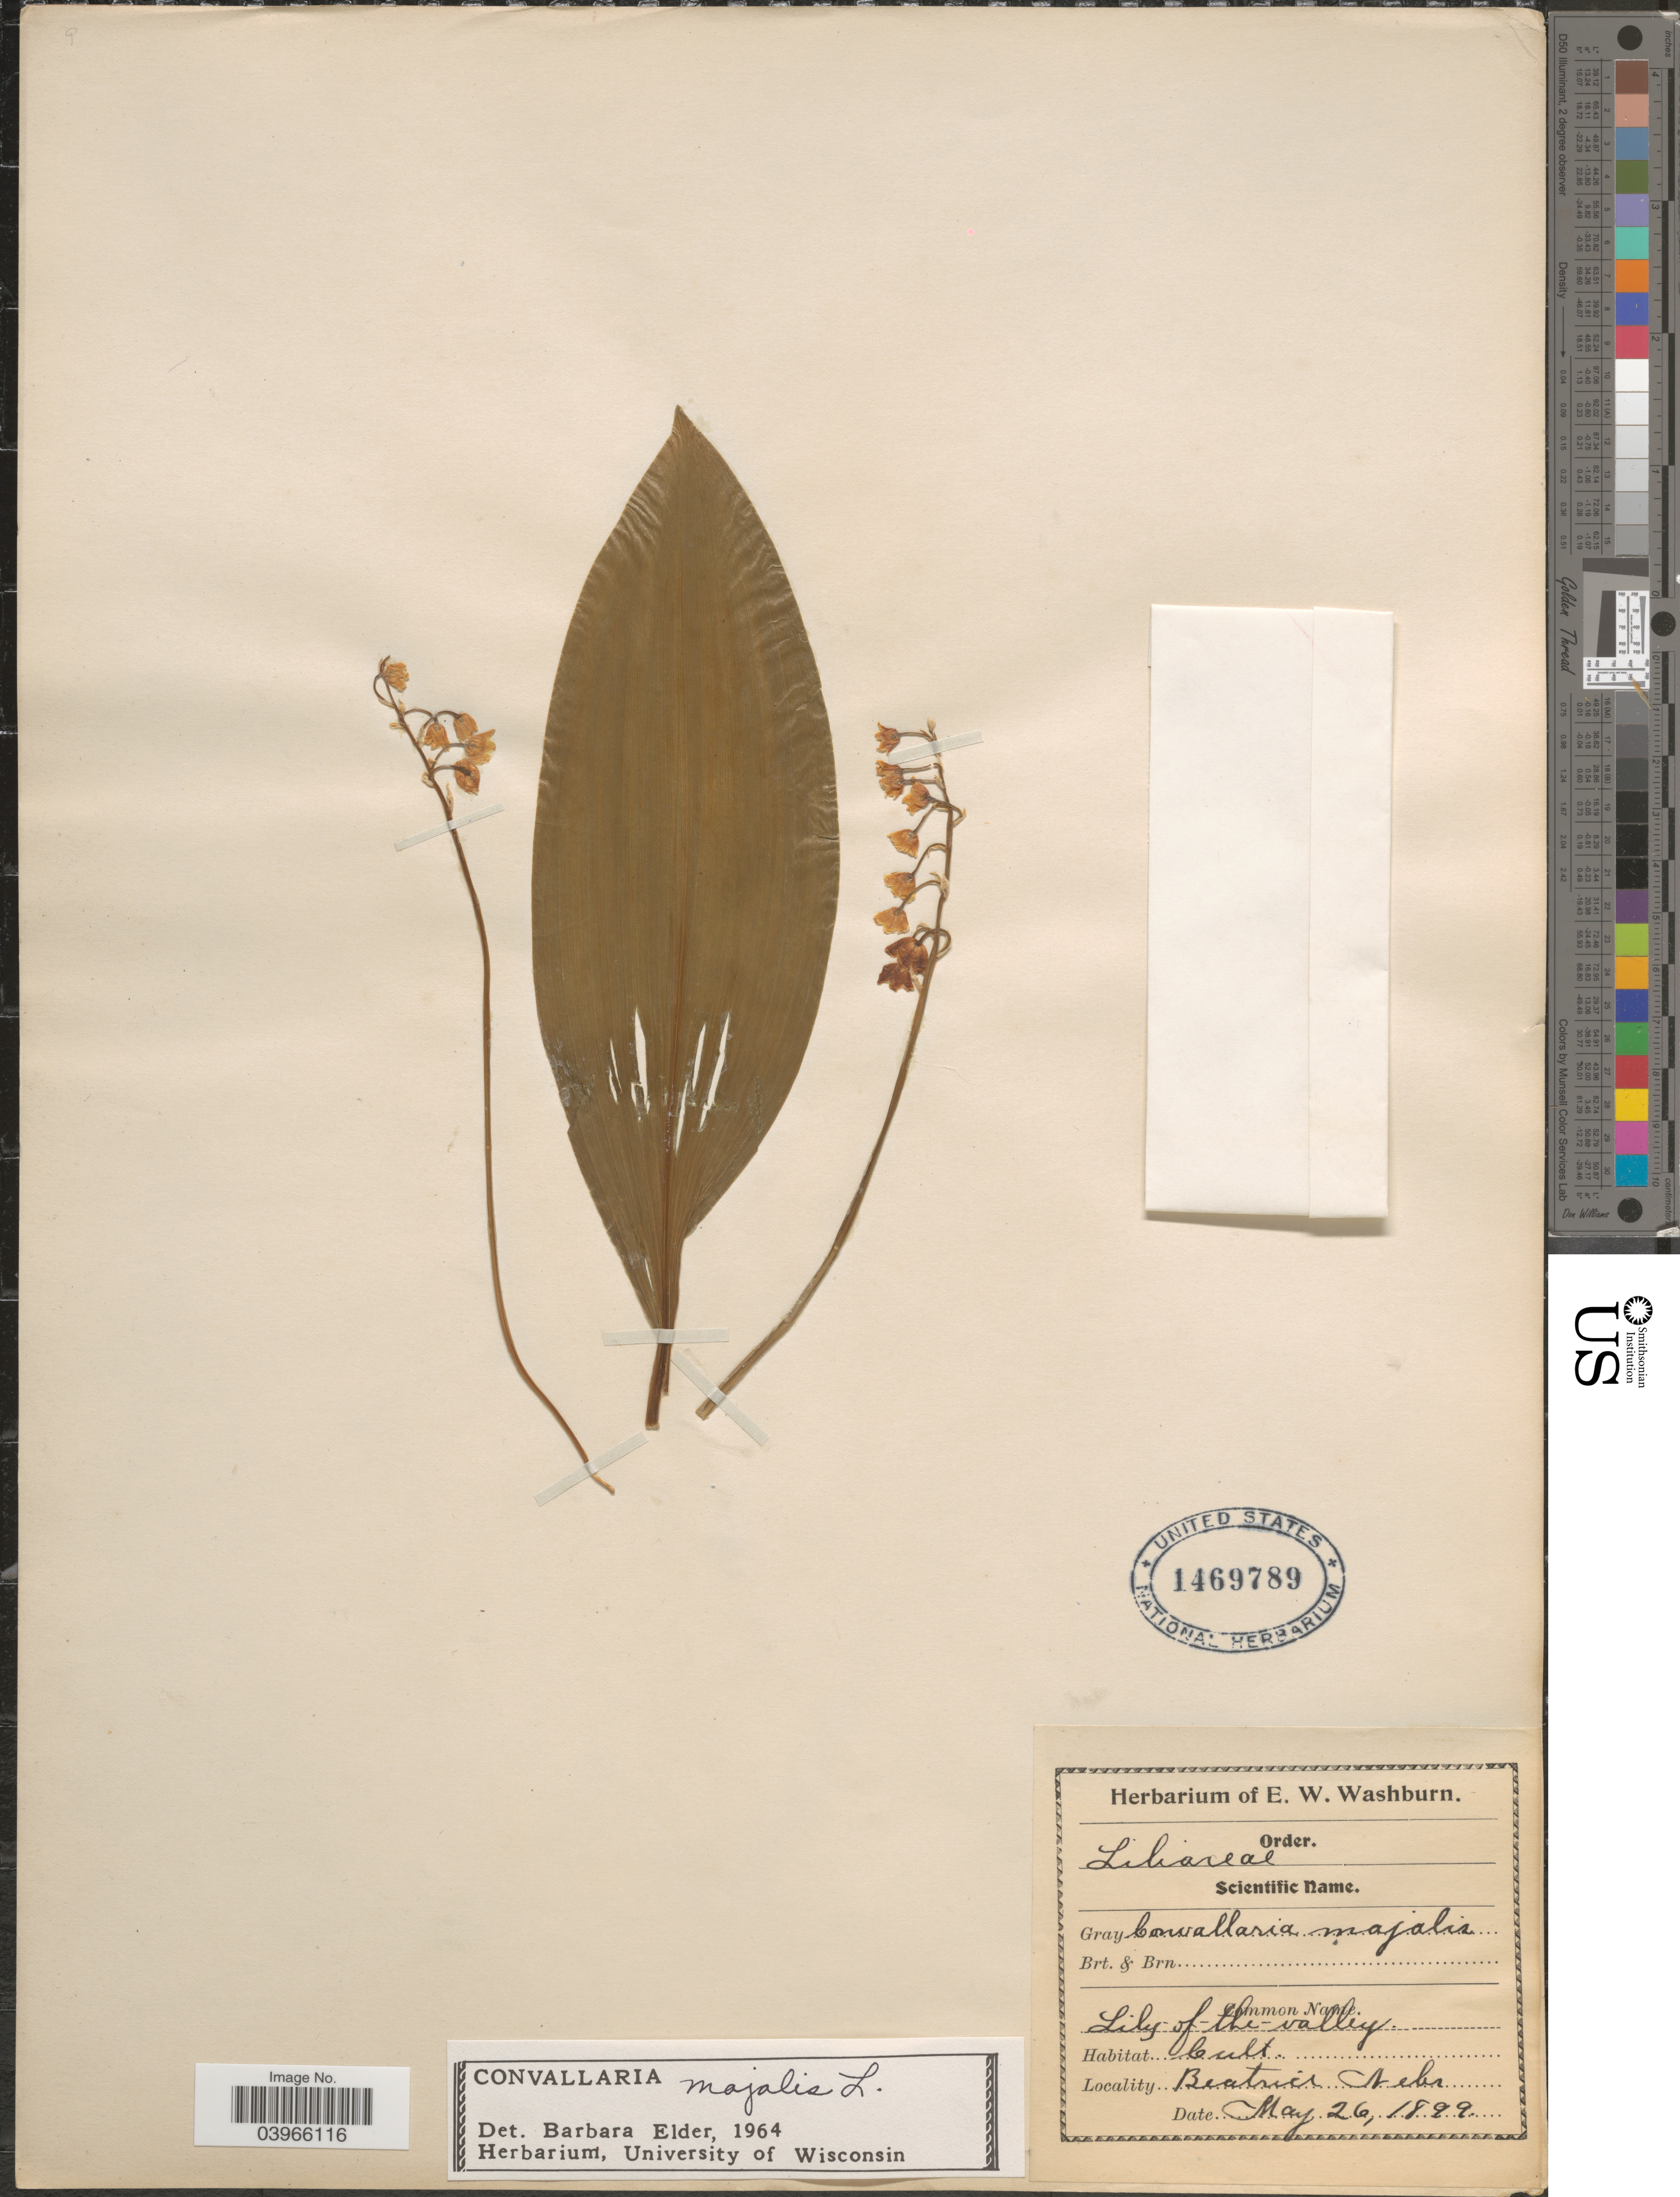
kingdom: Plantae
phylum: Tracheophyta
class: Liliopsida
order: Asparagales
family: Asparagaceae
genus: Convallaria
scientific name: Convallaria majalis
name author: L.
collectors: ex herb. E. W. Washburn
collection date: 1899-05-26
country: United States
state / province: Nebraska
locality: Beatrice.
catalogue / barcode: US 1469789